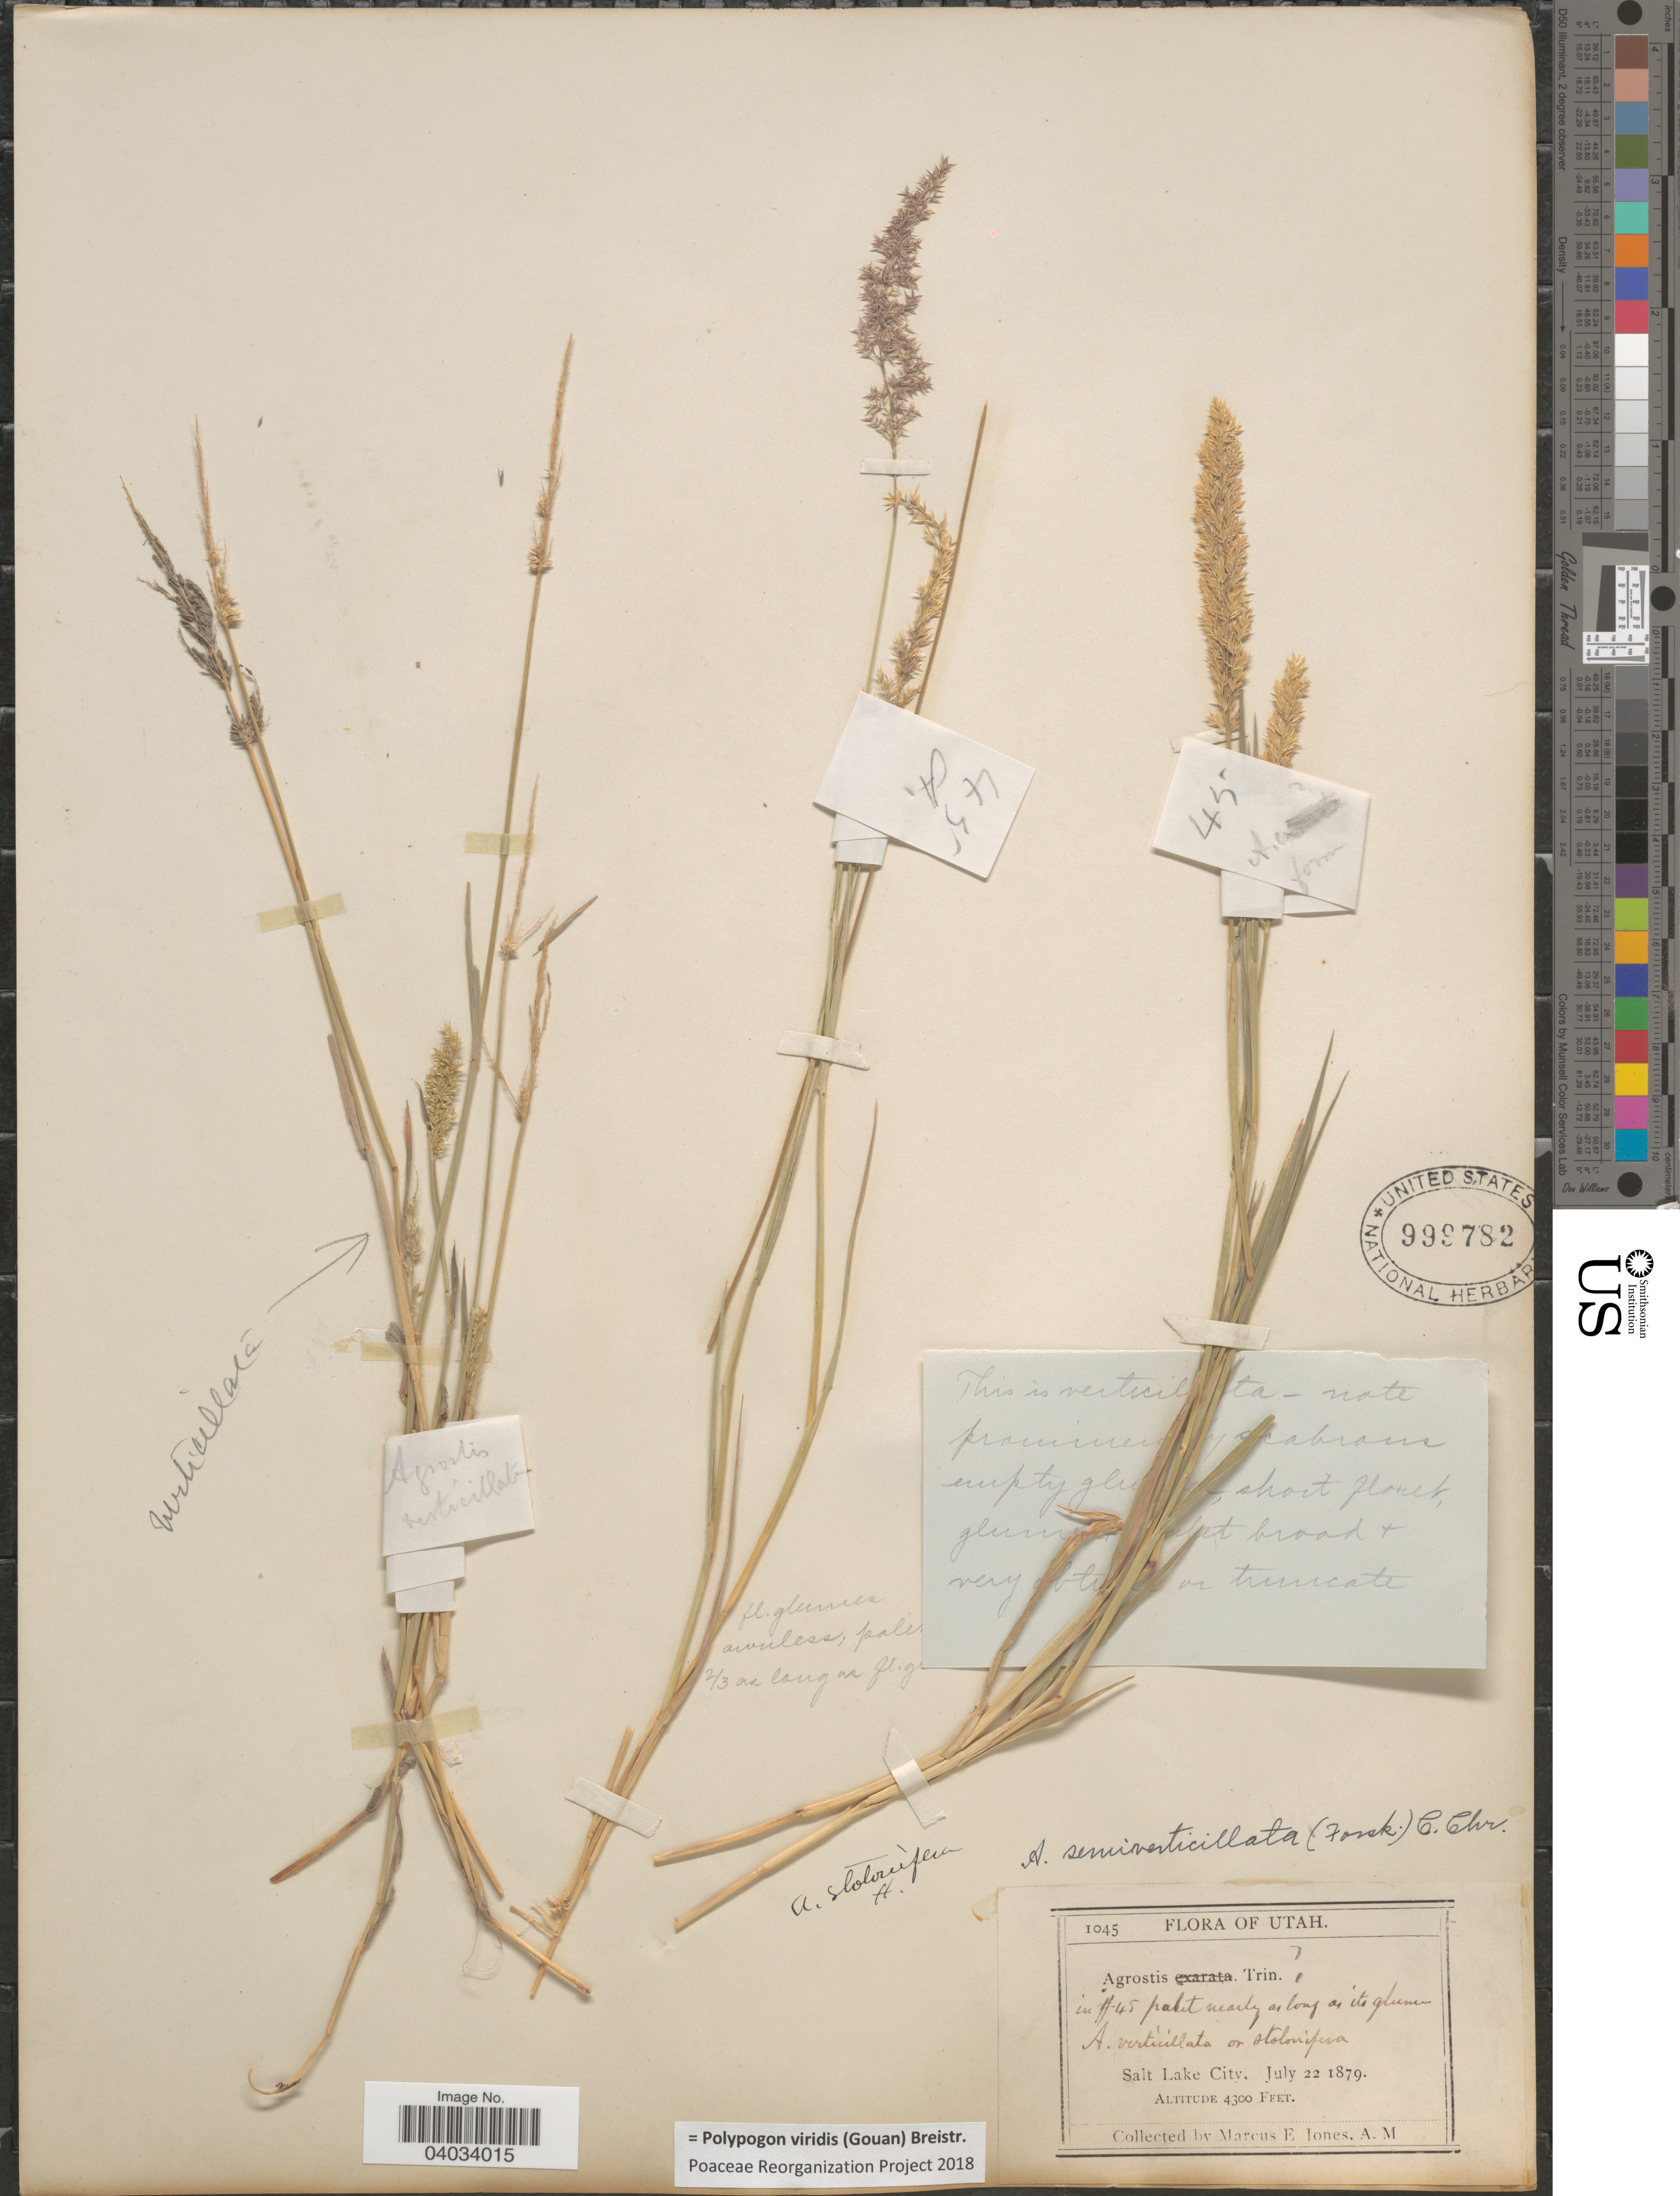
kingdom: Plantae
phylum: Tracheophyta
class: Liliopsida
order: Poales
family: Poaceae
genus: Polypogon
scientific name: Polypogon viridis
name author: (Gouan) Breistroffer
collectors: M. E. Jones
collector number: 1045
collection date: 1879-07-22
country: United States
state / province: Utah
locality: Salt Lake City.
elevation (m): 1311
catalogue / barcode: US 999782